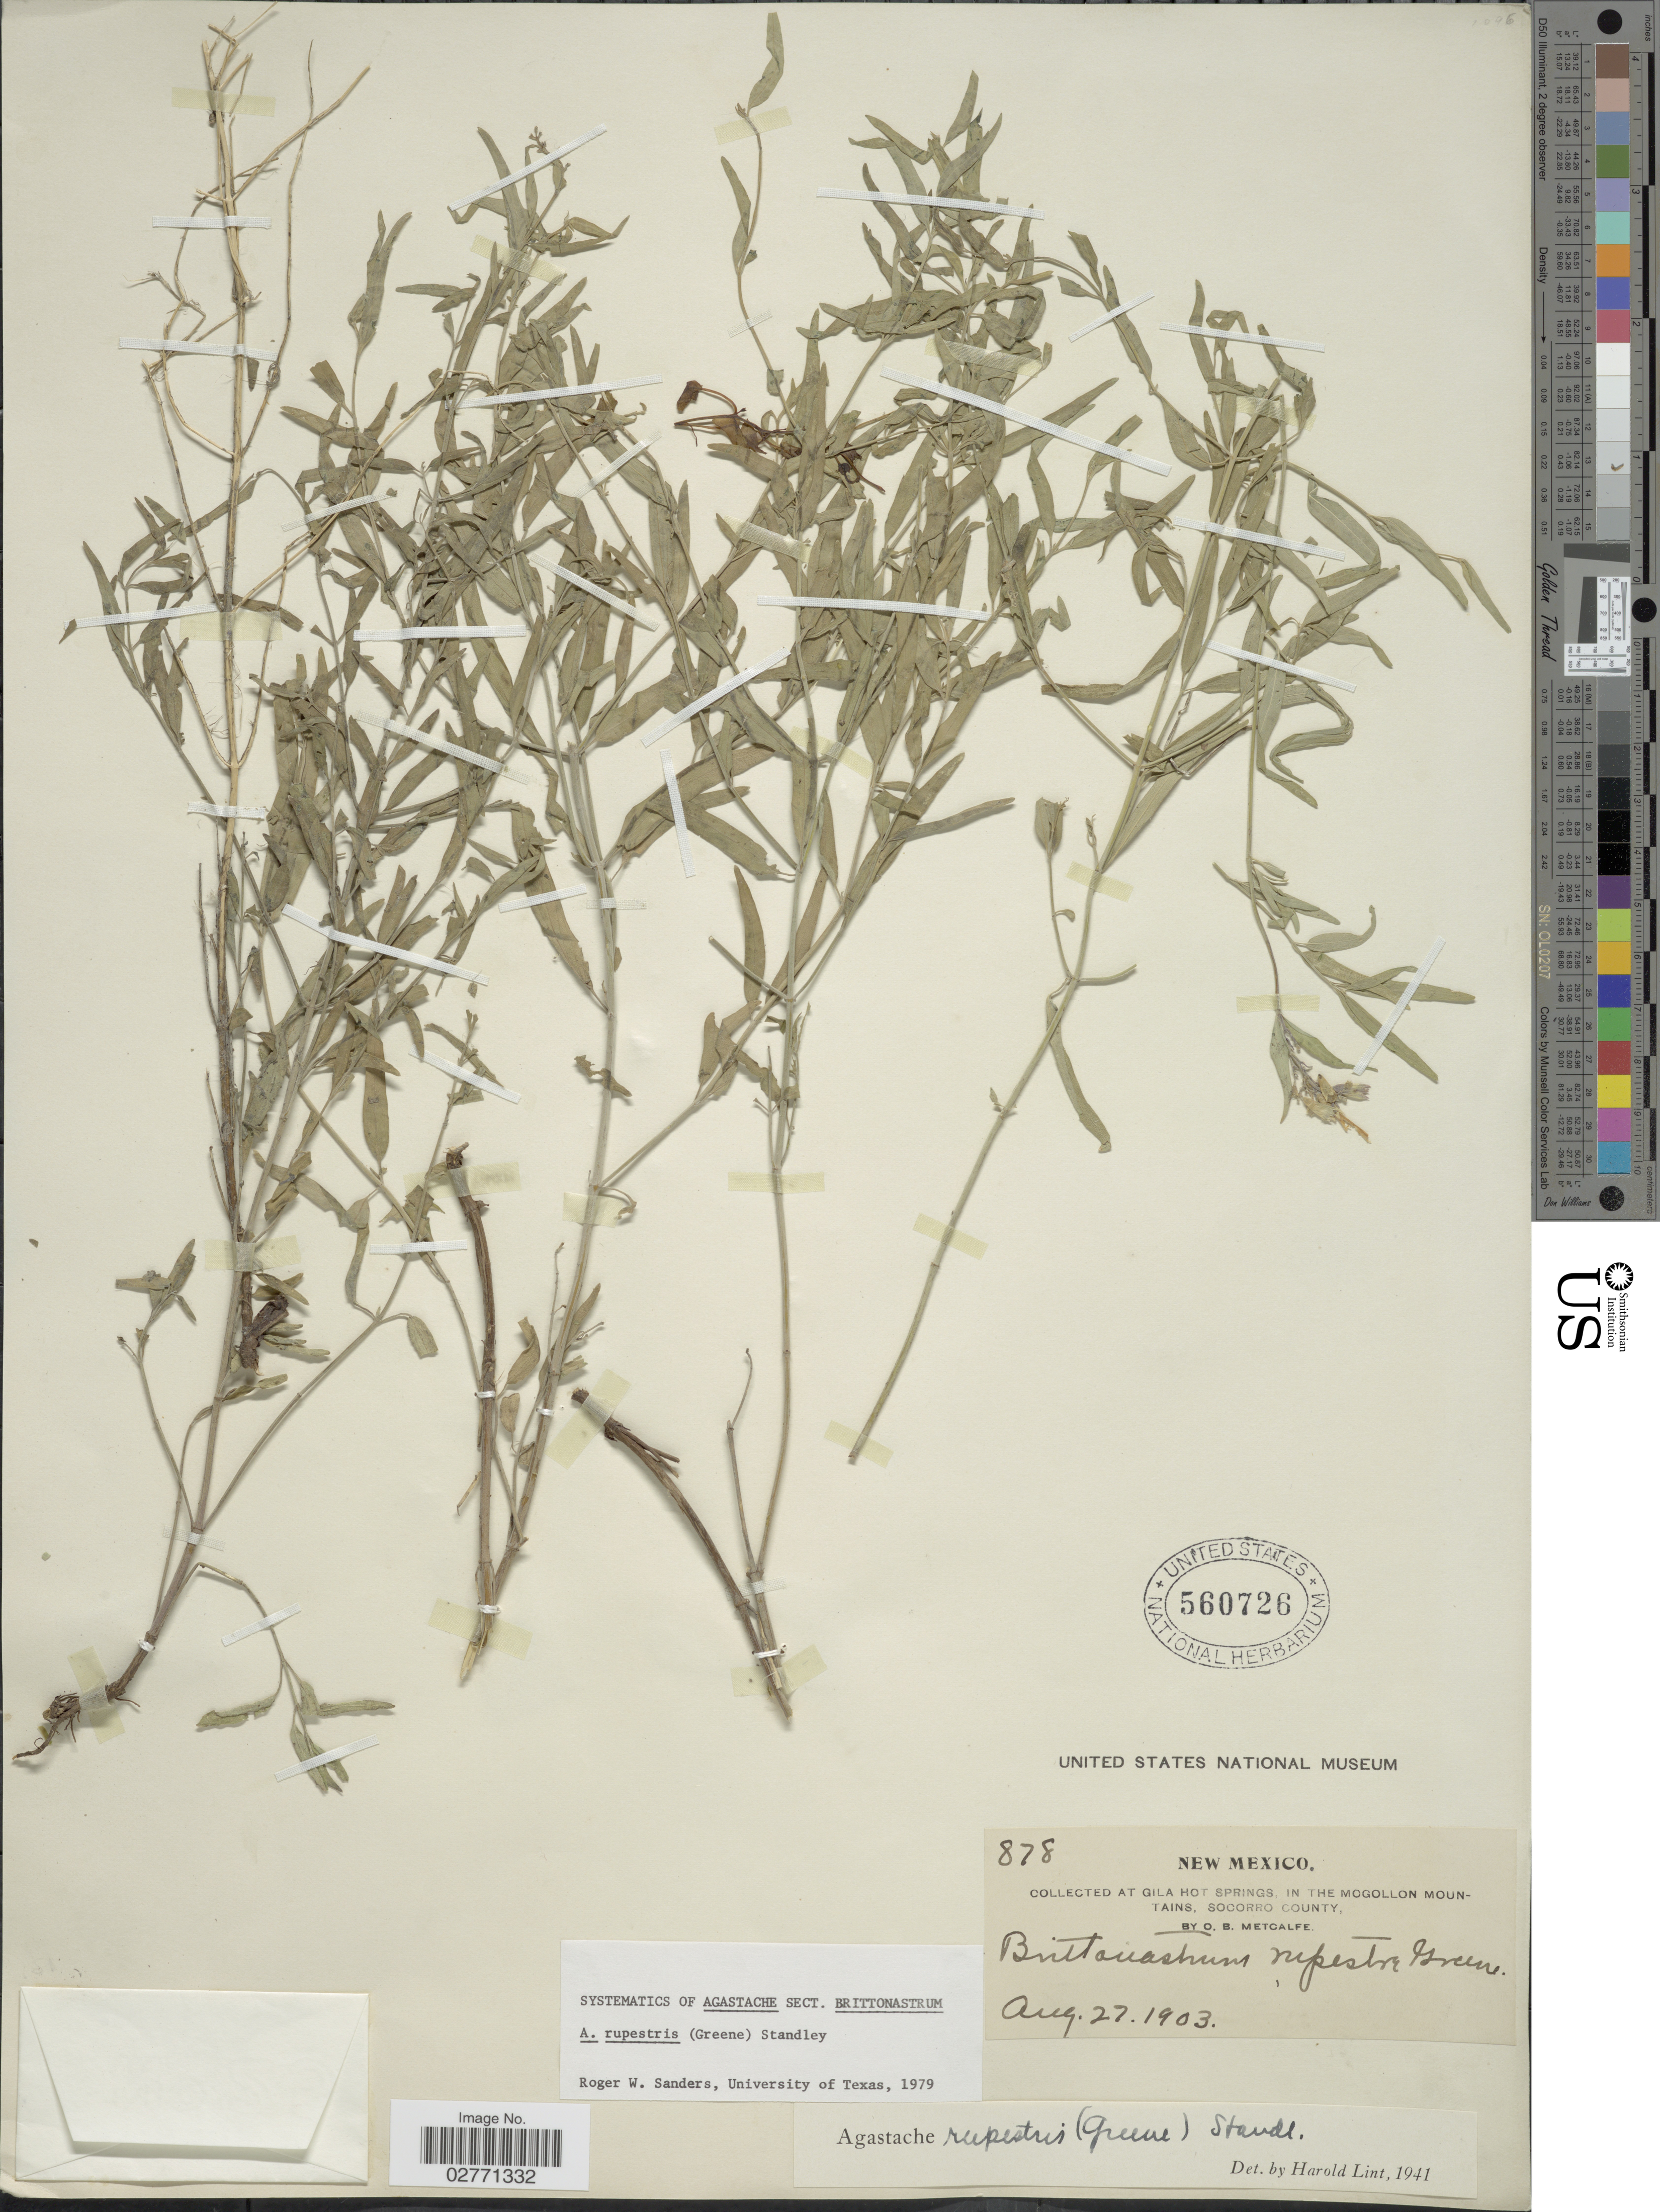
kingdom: Plantae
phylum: Tracheophyta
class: Magnoliopsida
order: Lamiales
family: Lamiaceae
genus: Agastache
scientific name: Agastache rupestris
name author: (Greene) Standl.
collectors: O. B. Metcalfe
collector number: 878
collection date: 1903-08-27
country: United States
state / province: New Mexico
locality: Gila Hot Springs, in the Mogollon Mountains, Socorro County.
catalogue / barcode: US 560726